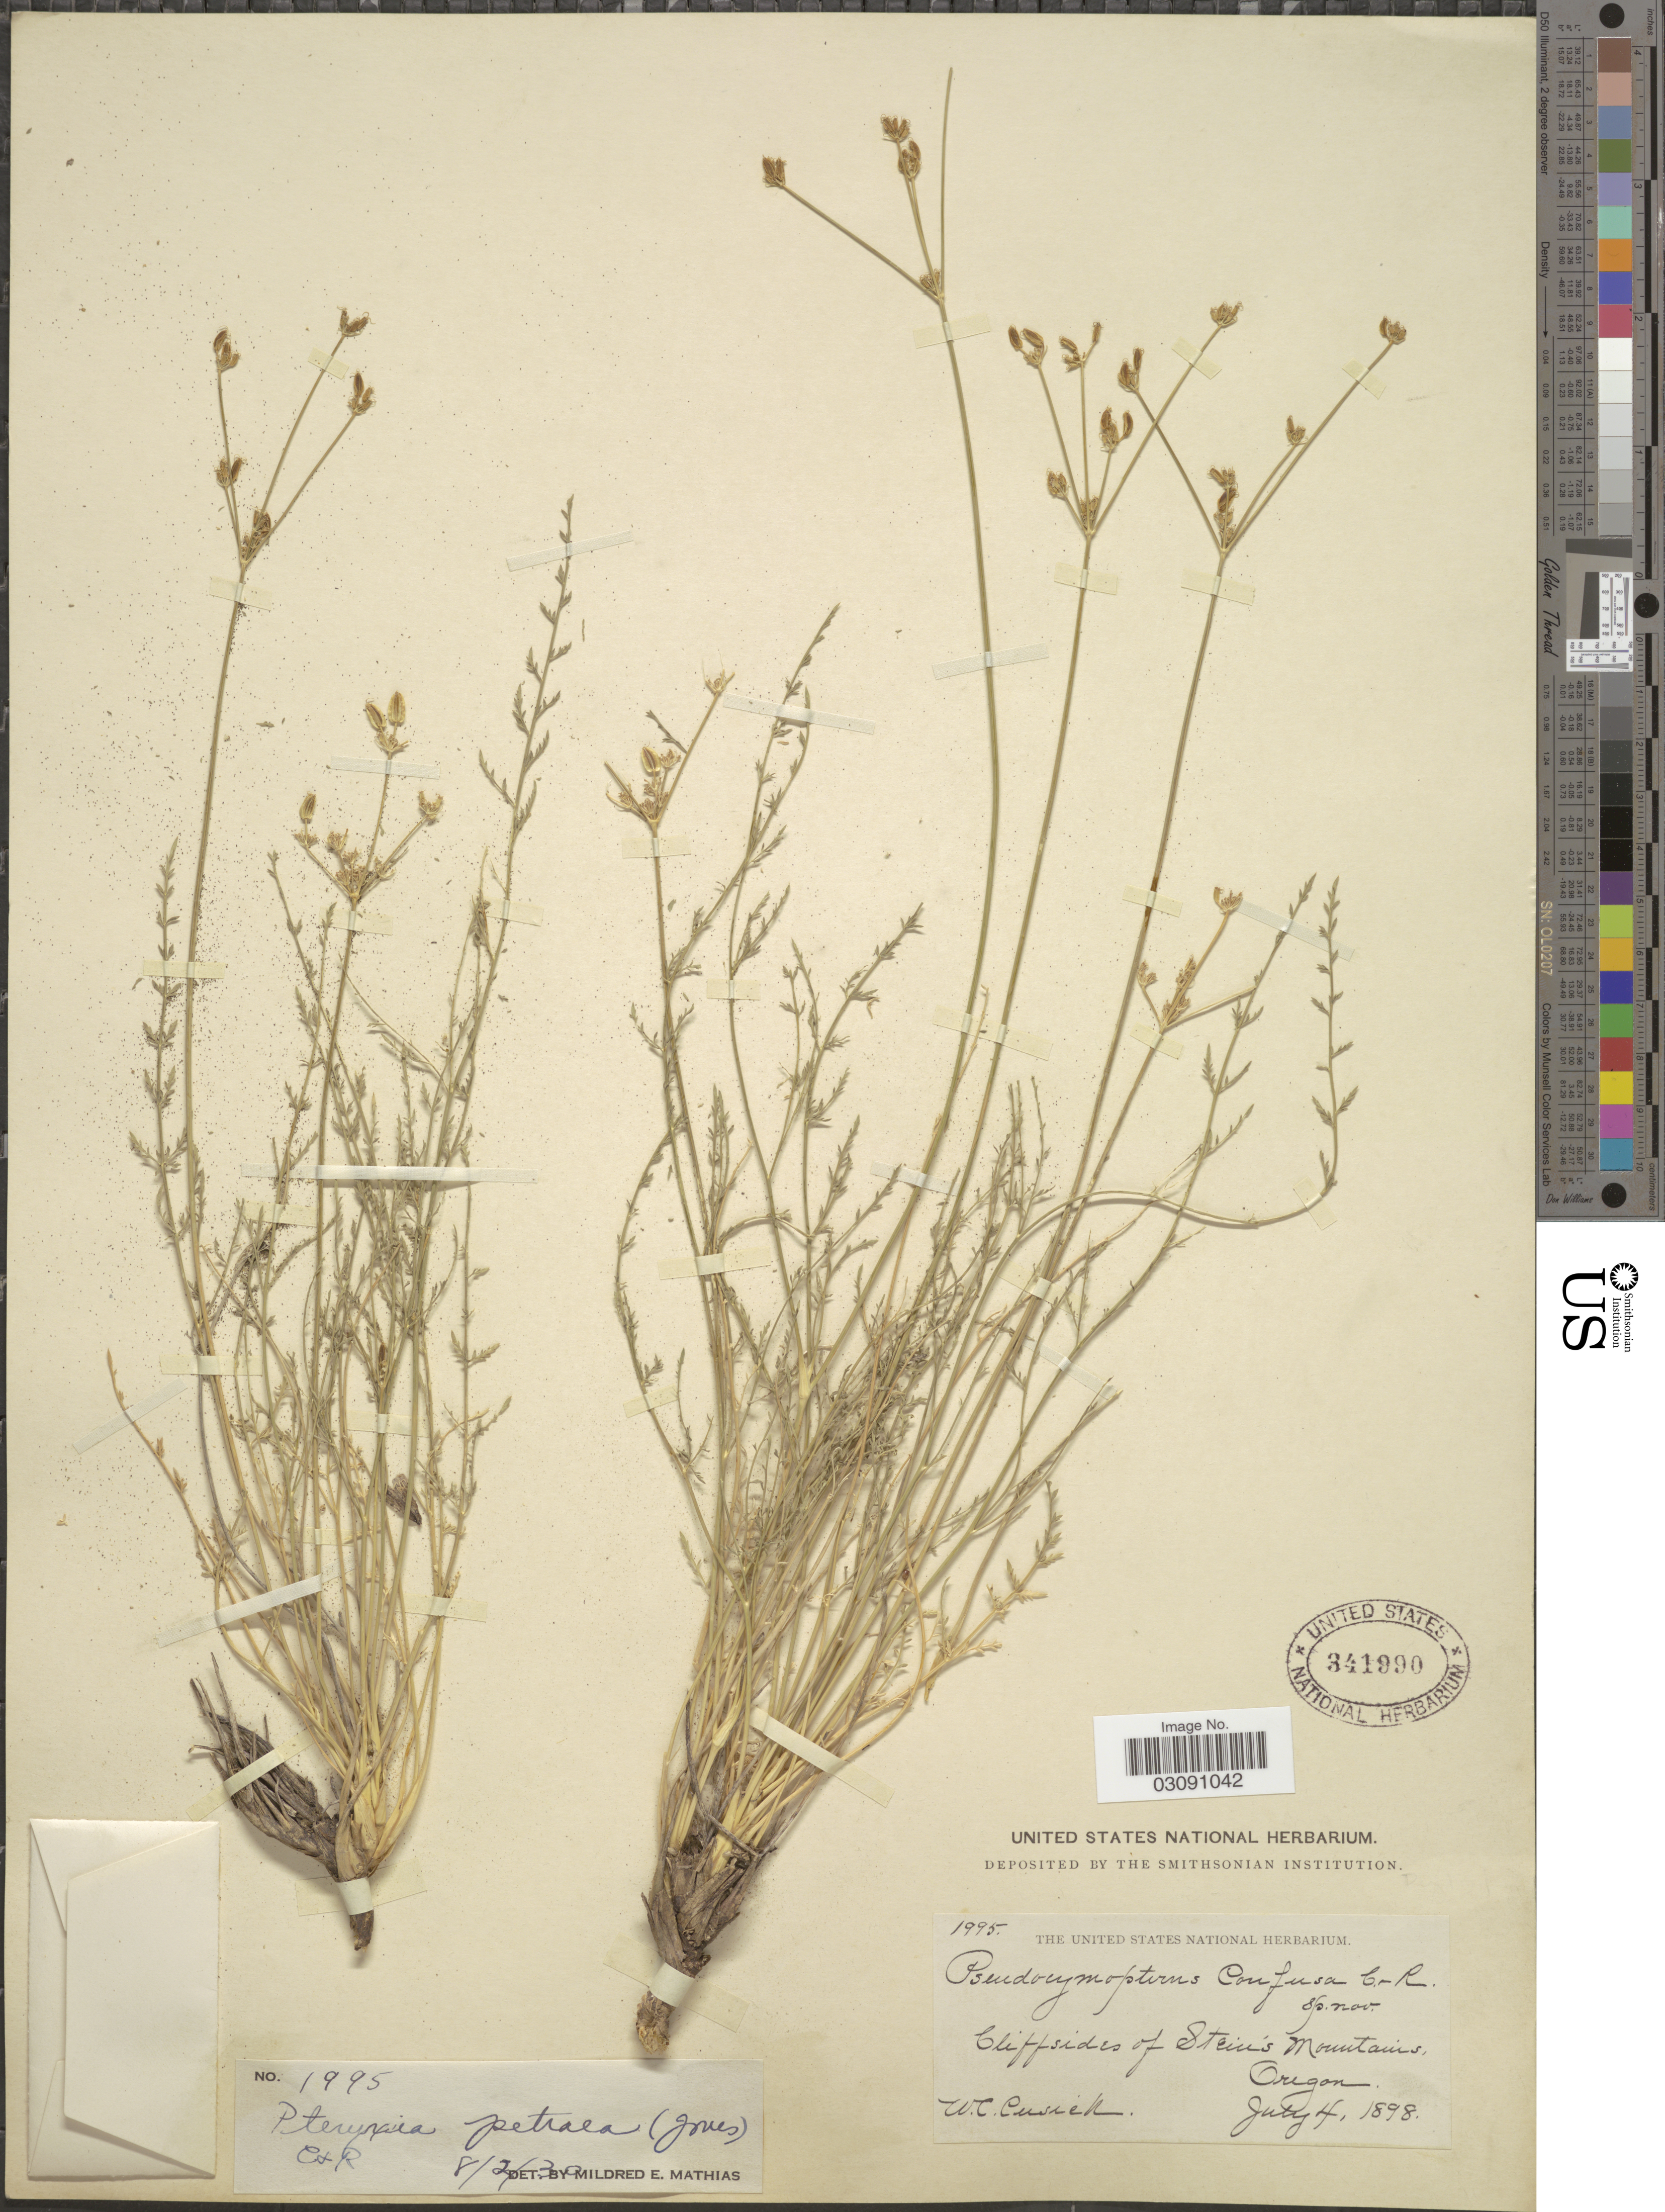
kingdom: Plantae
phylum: Tracheophyta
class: Magnoliopsida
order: Apiales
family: Apiaceae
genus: Pteryxia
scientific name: Pteryxia petraea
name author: (M.E. Jones) J.M. Coult. & Rose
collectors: W. C. Cusick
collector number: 1995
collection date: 1898-07-04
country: United States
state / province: Oregon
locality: Cliffsides of Stein's Mountains.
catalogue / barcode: US 341990